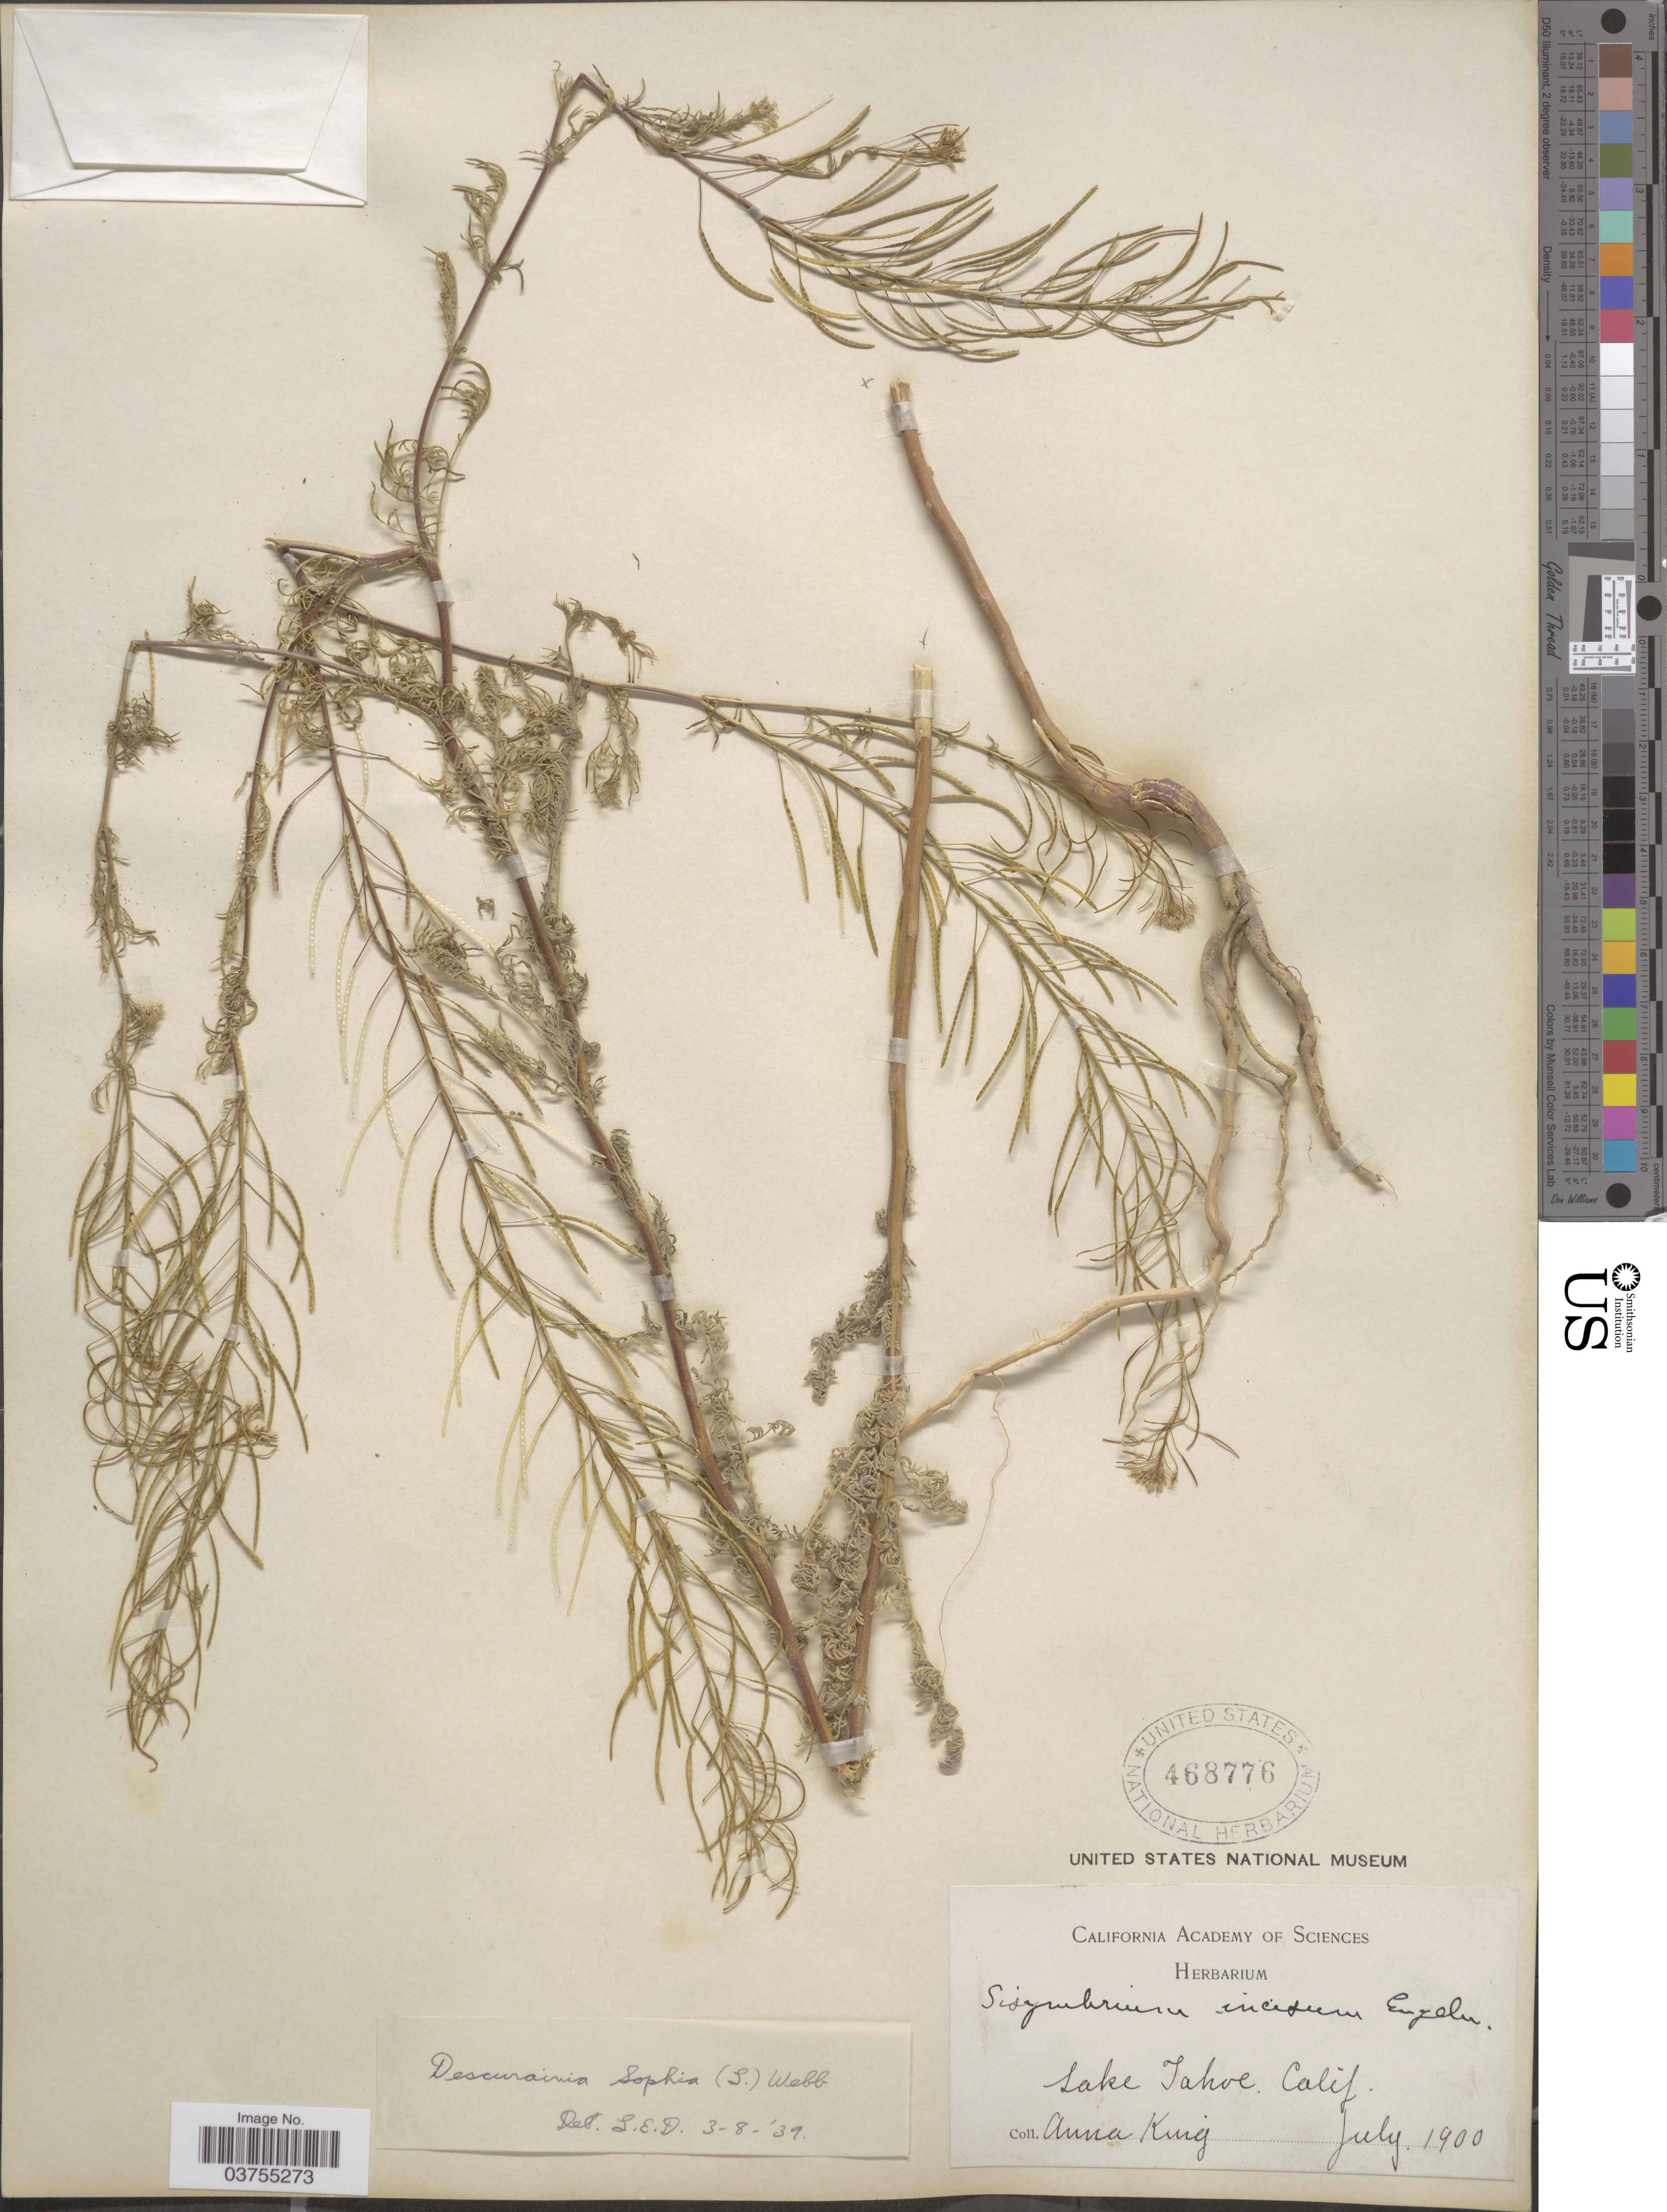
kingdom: Plantae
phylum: Tracheophyta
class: Magnoliopsida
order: Brassicales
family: Brassicaceae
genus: Descurainia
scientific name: Descurainia sophia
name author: (L.) Webb ex Prantl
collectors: A. King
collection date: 1900-07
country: United States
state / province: California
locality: Lake Tahoe.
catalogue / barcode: US 468776